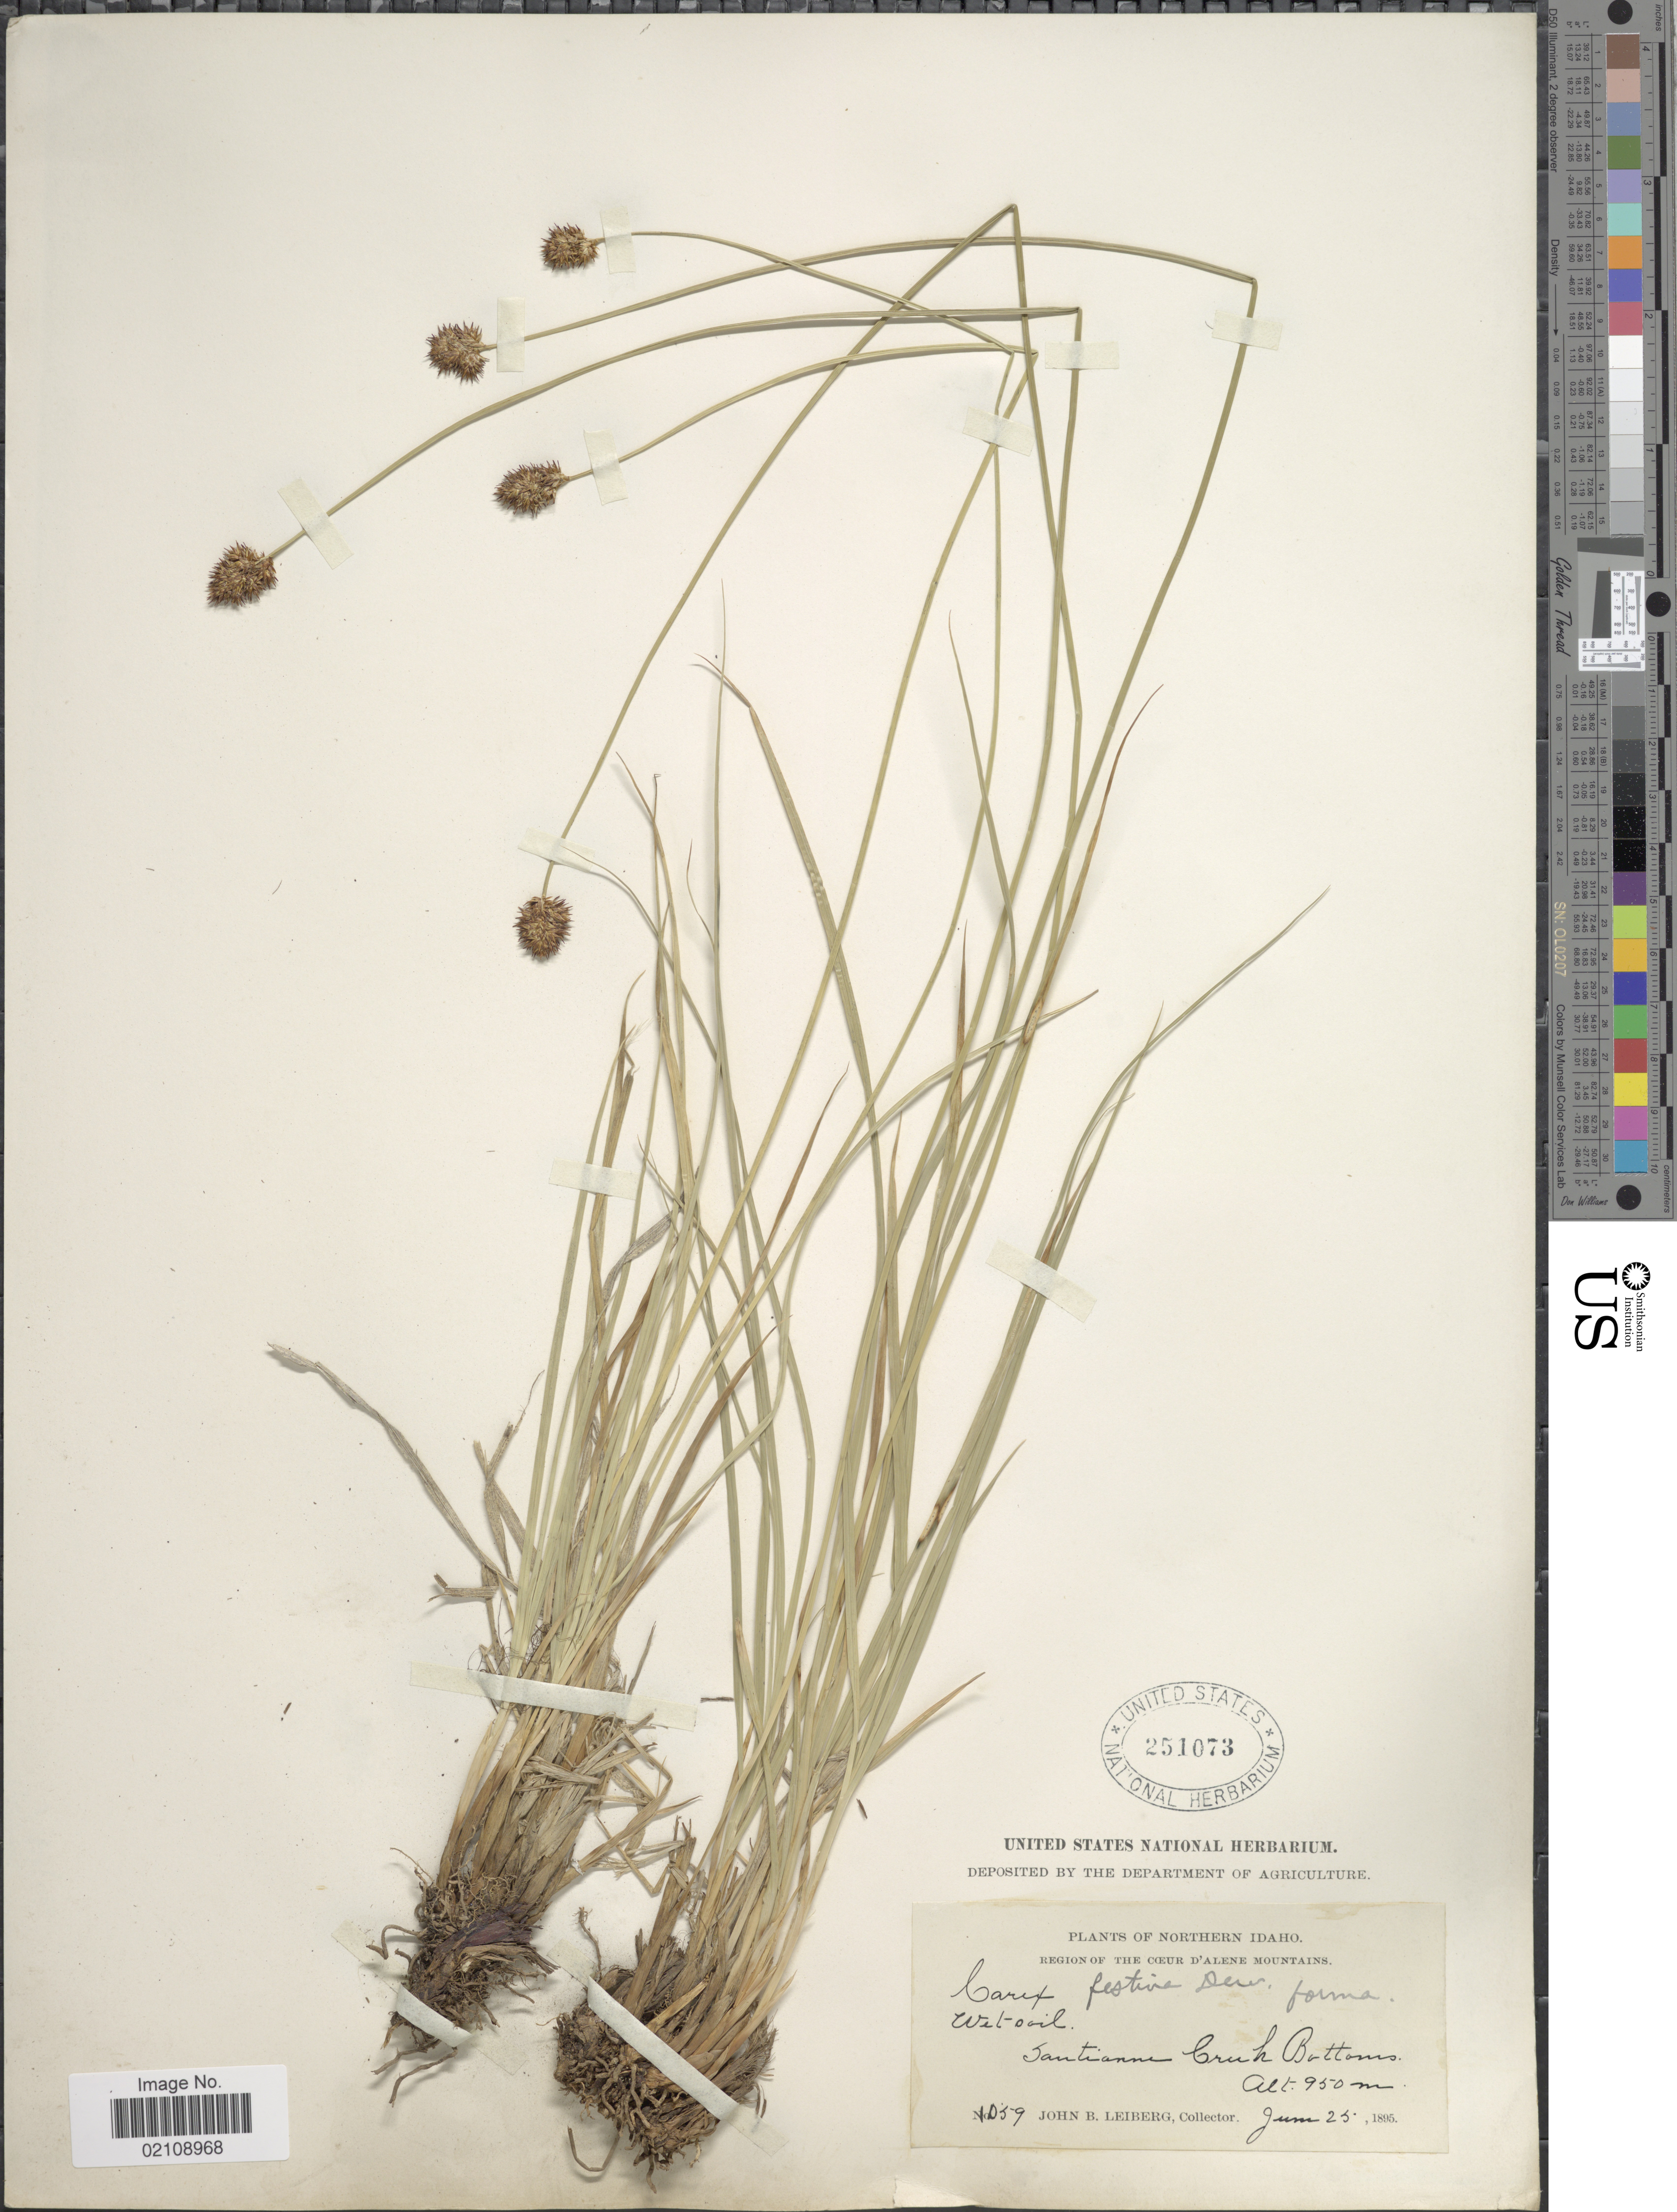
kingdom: Plantae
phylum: Tracheophyta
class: Liliopsida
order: Poales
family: Cyperaceae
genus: Carex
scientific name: Carex pachystachya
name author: Cham. ex Steud.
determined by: Mackenzie, K. K.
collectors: J. B. Leiberg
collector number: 1059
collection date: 1895-06-25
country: United States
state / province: Idaho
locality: Northern Idaho, Santianne Creek Bottoms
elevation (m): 950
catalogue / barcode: US 251073